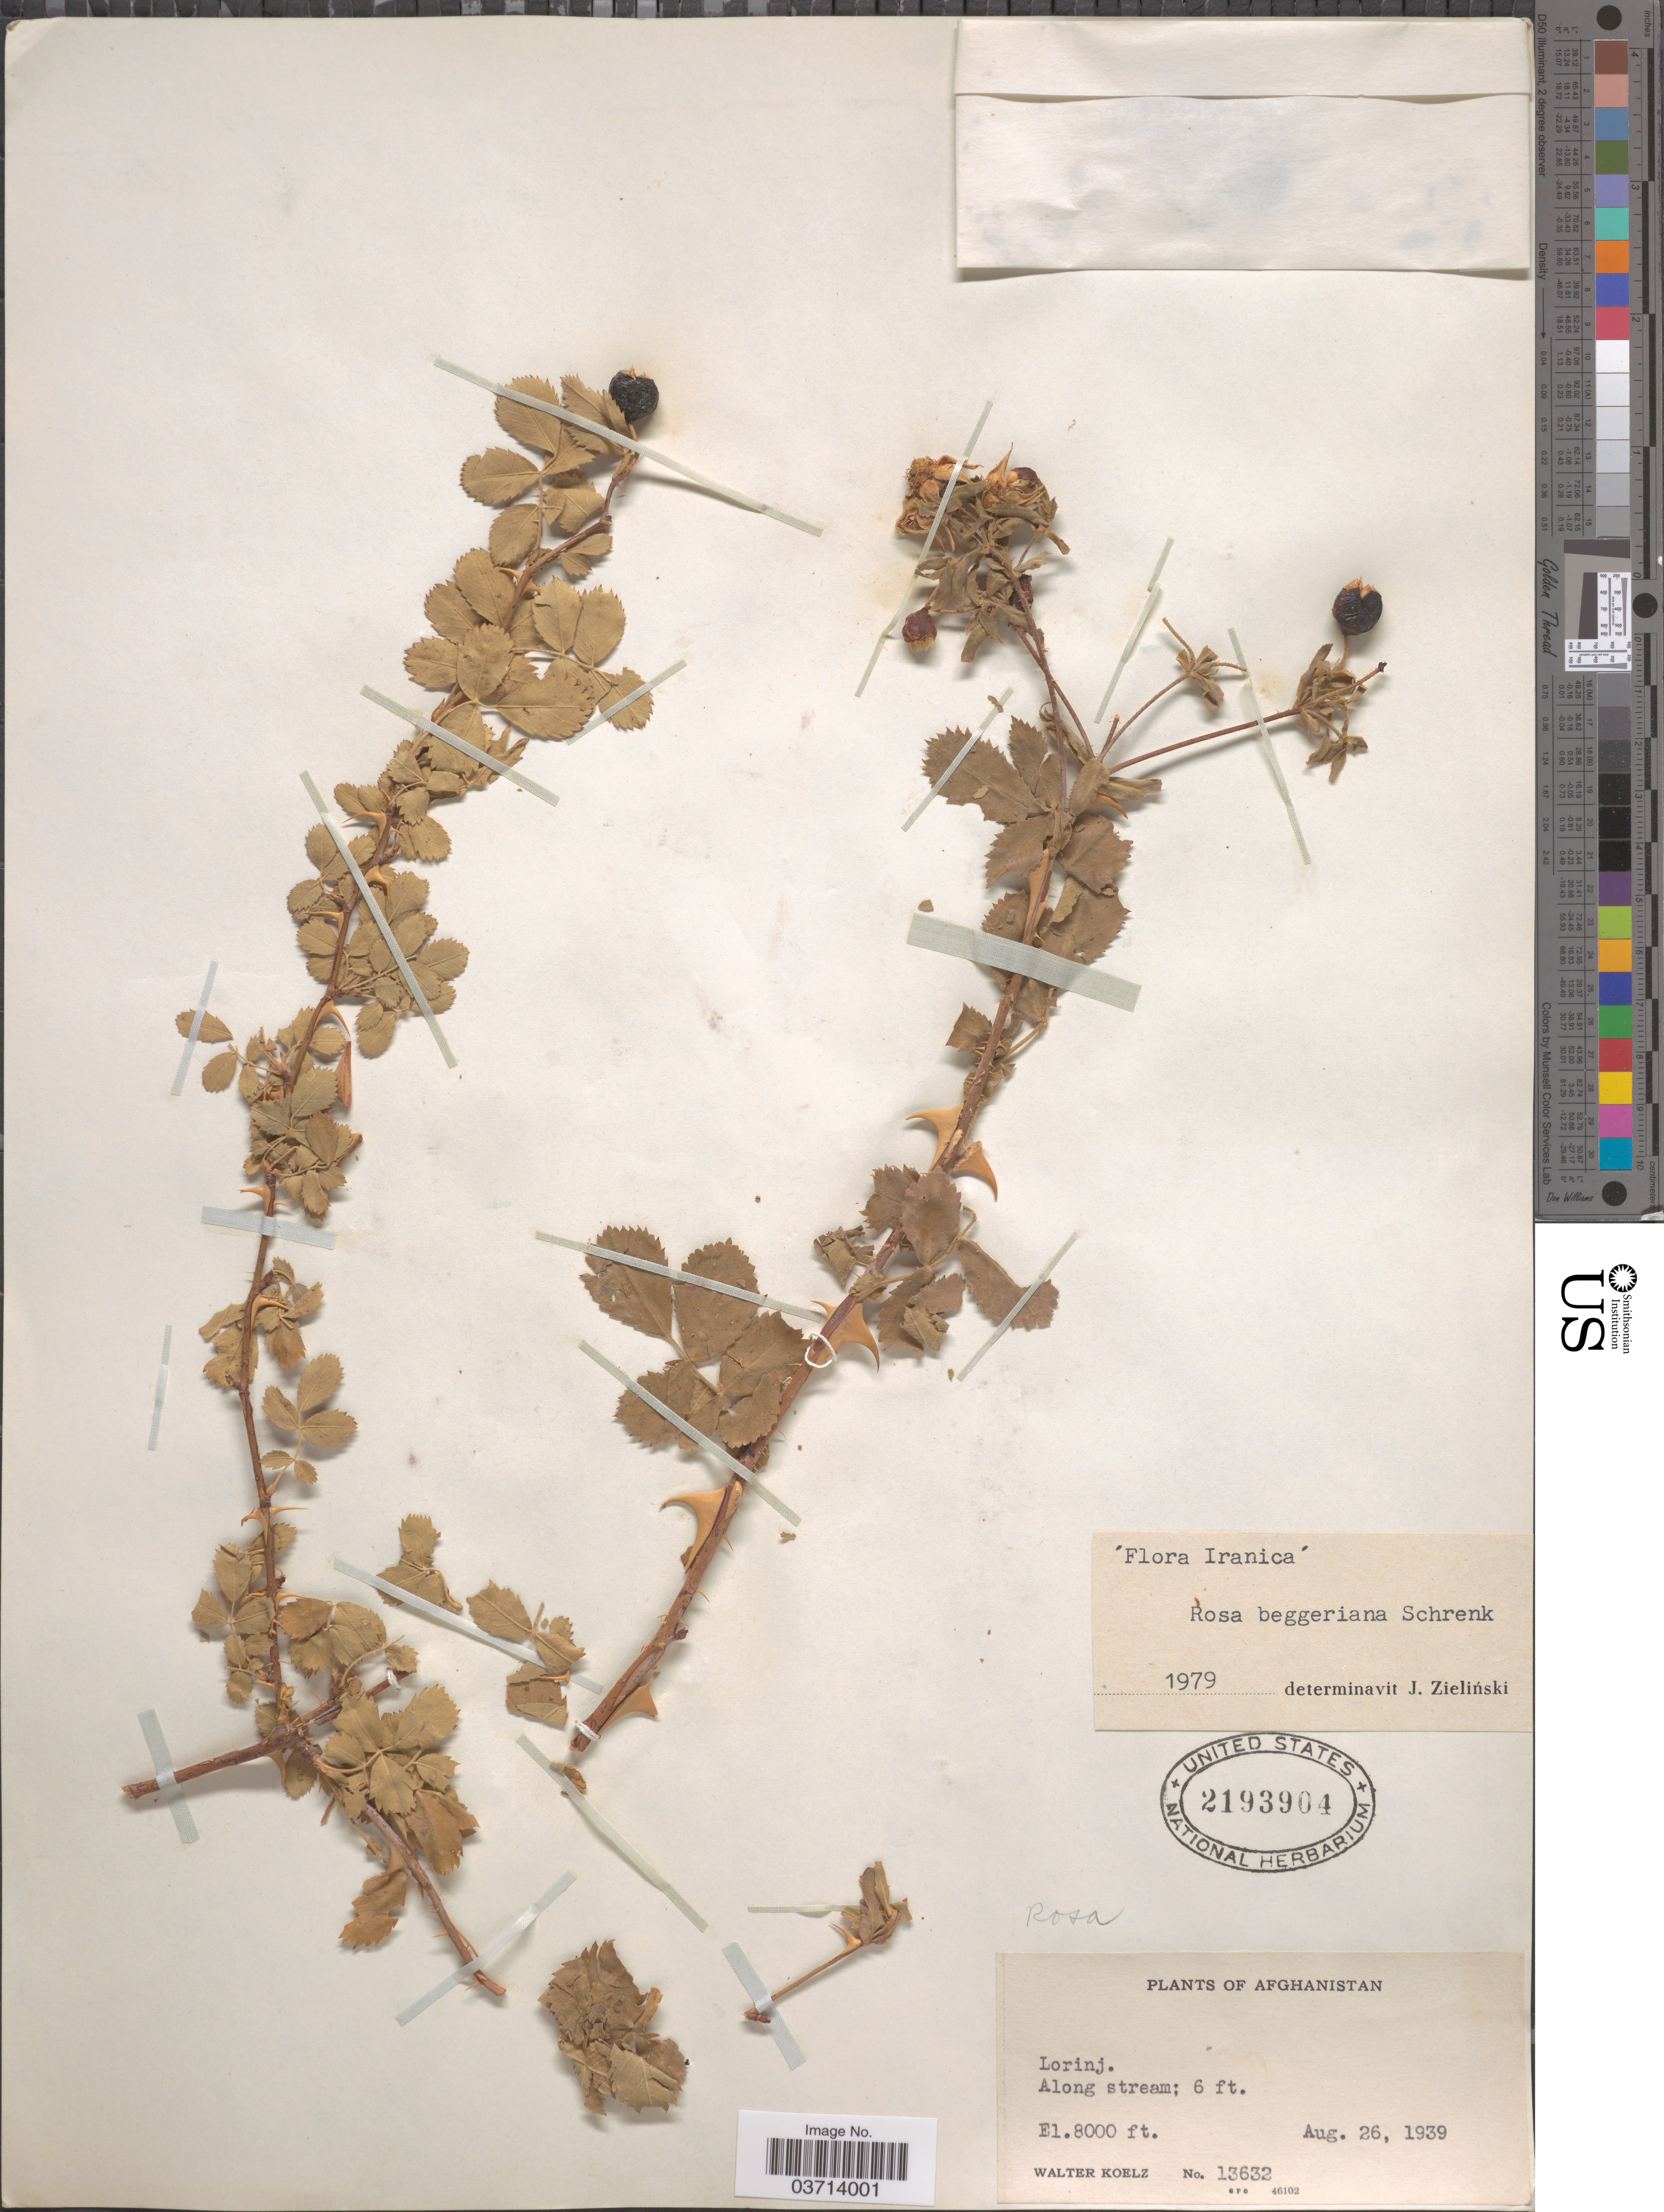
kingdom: Plantae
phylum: Tracheophyta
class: Magnoliopsida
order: Rosales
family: Rosaceae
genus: Rosa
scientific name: Rosa beggeriana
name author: Schrenk ex Fisch. & C.A. Mey.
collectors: W. N. Koelz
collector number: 13632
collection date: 1939-08-26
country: Afghanistan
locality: Lorinj.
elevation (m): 2438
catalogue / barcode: US 2193904